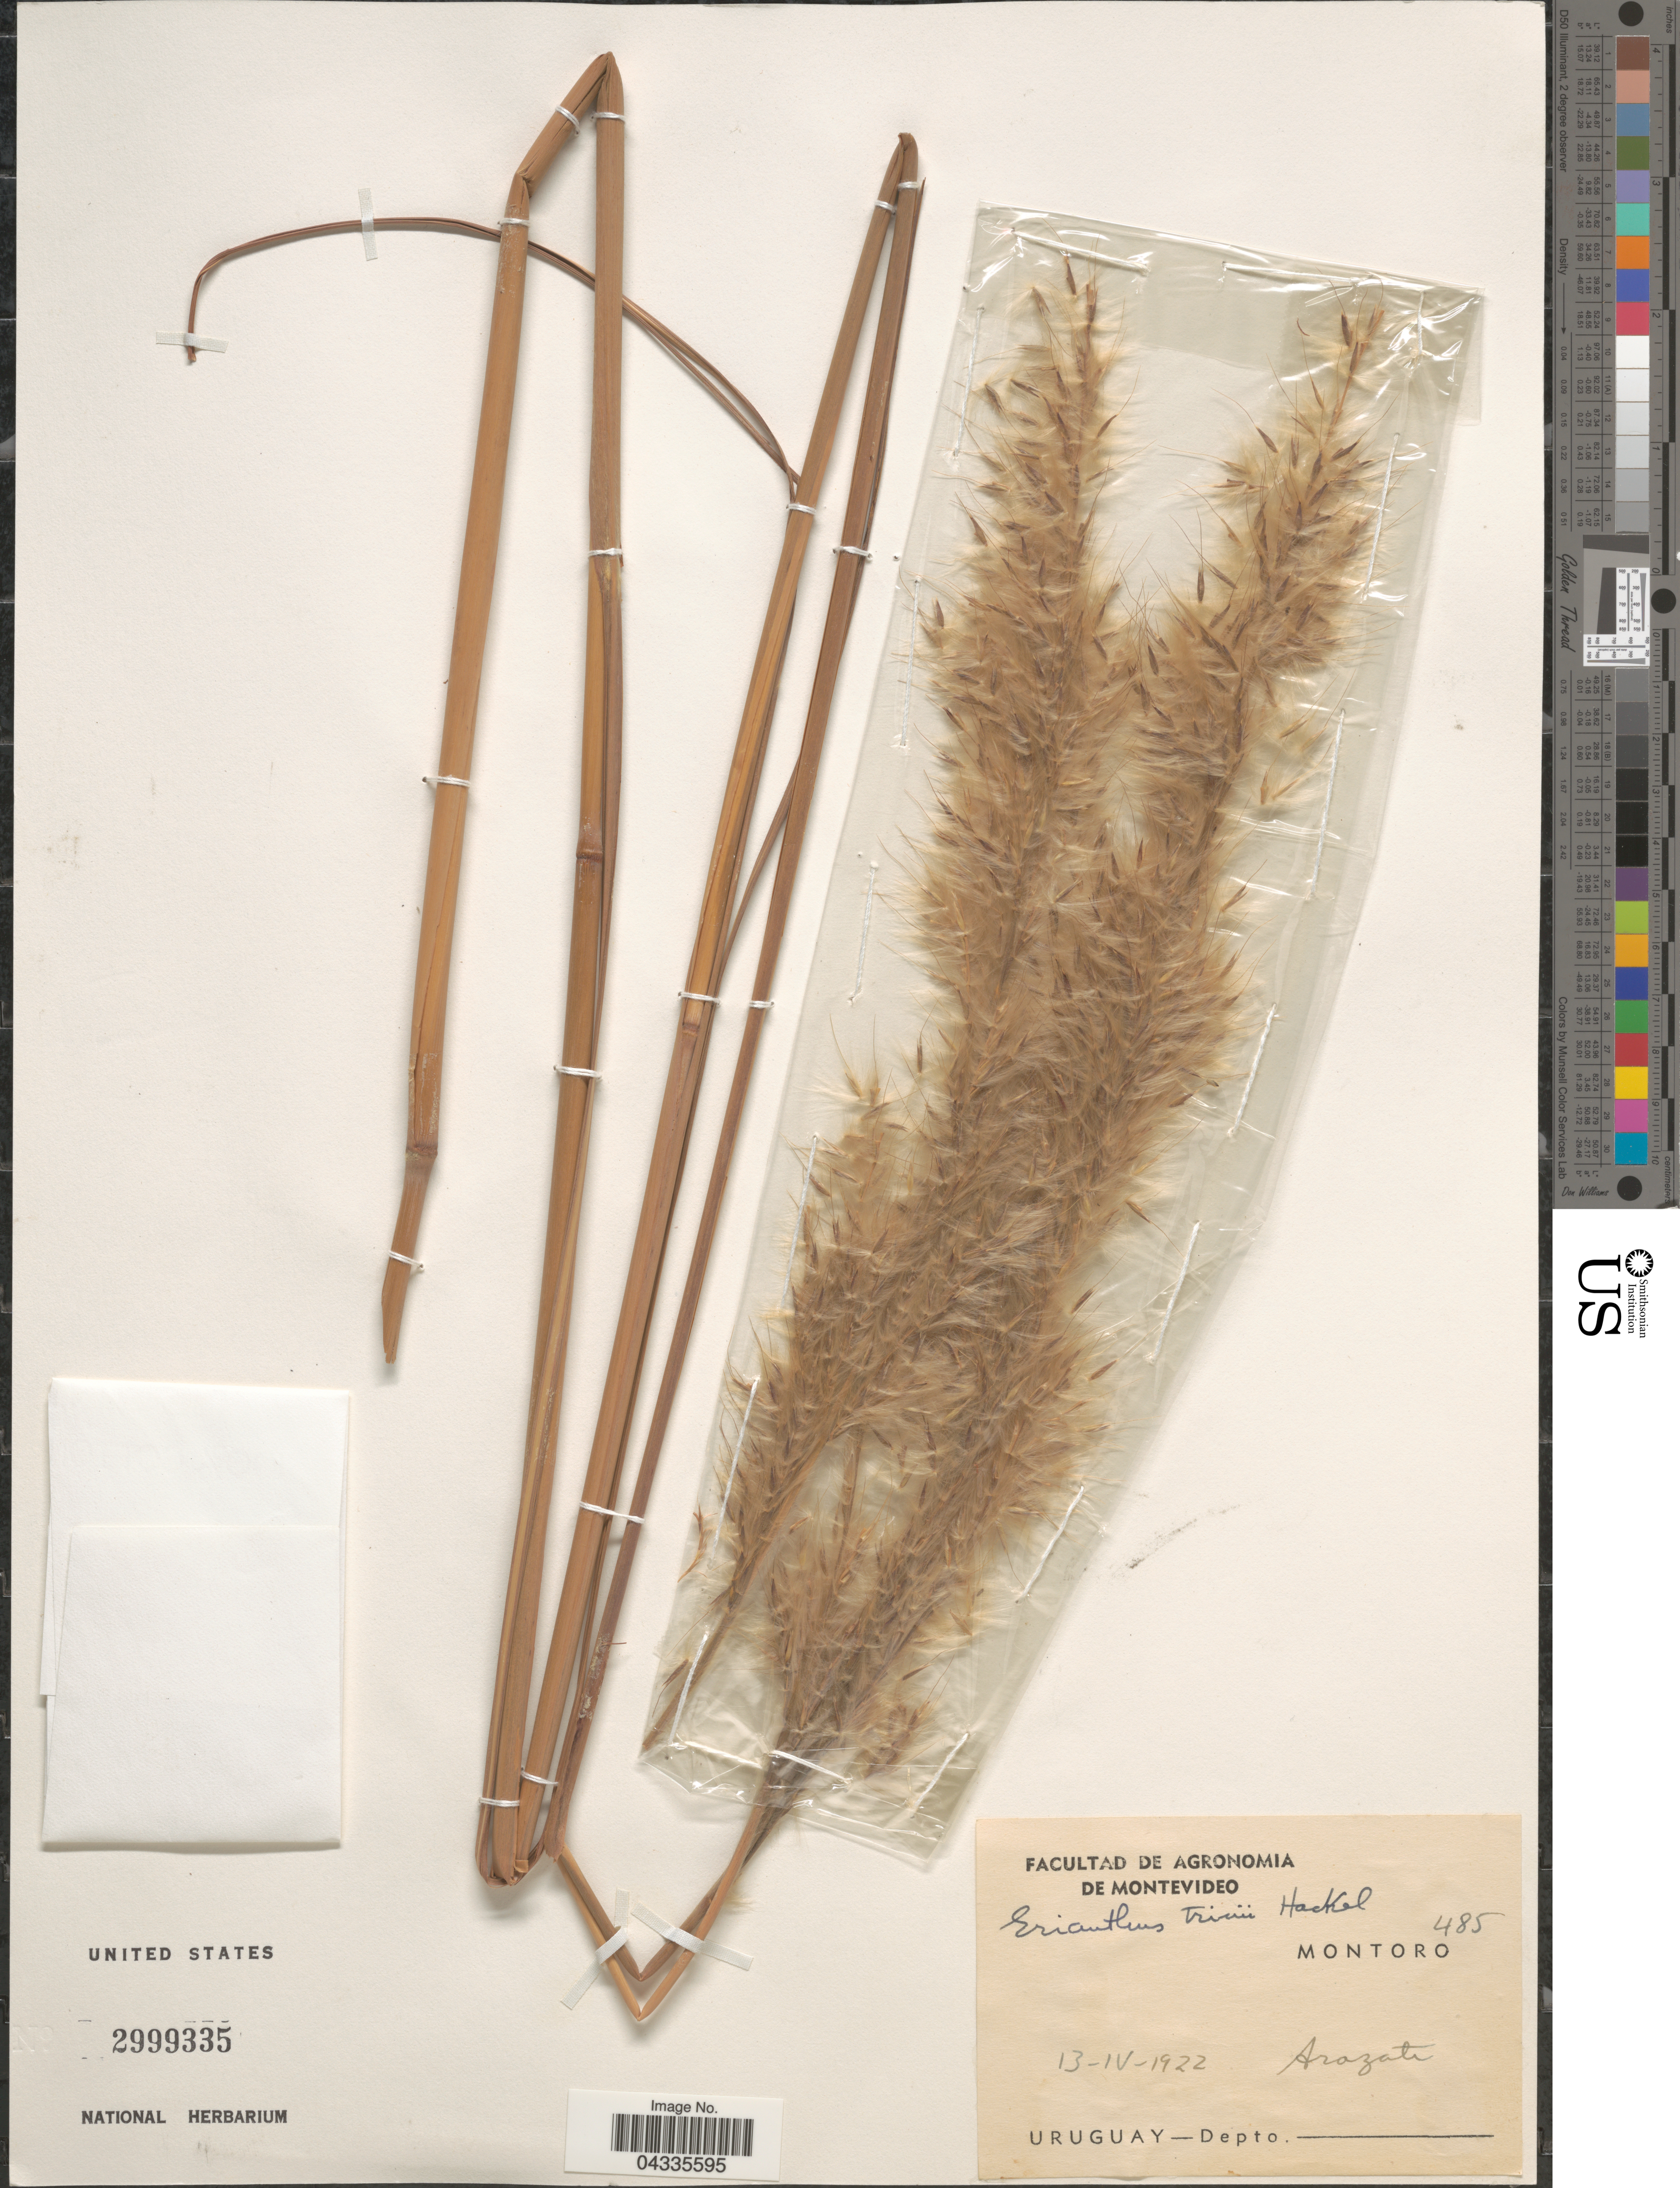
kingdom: Plantae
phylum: Tracheophyta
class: Liliopsida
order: Poales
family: Poaceae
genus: Erianthus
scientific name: Erianthus trinii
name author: Hack.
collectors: Montoro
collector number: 485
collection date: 1922-04-13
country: Uruguay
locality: Arazati.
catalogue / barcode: US 2999335